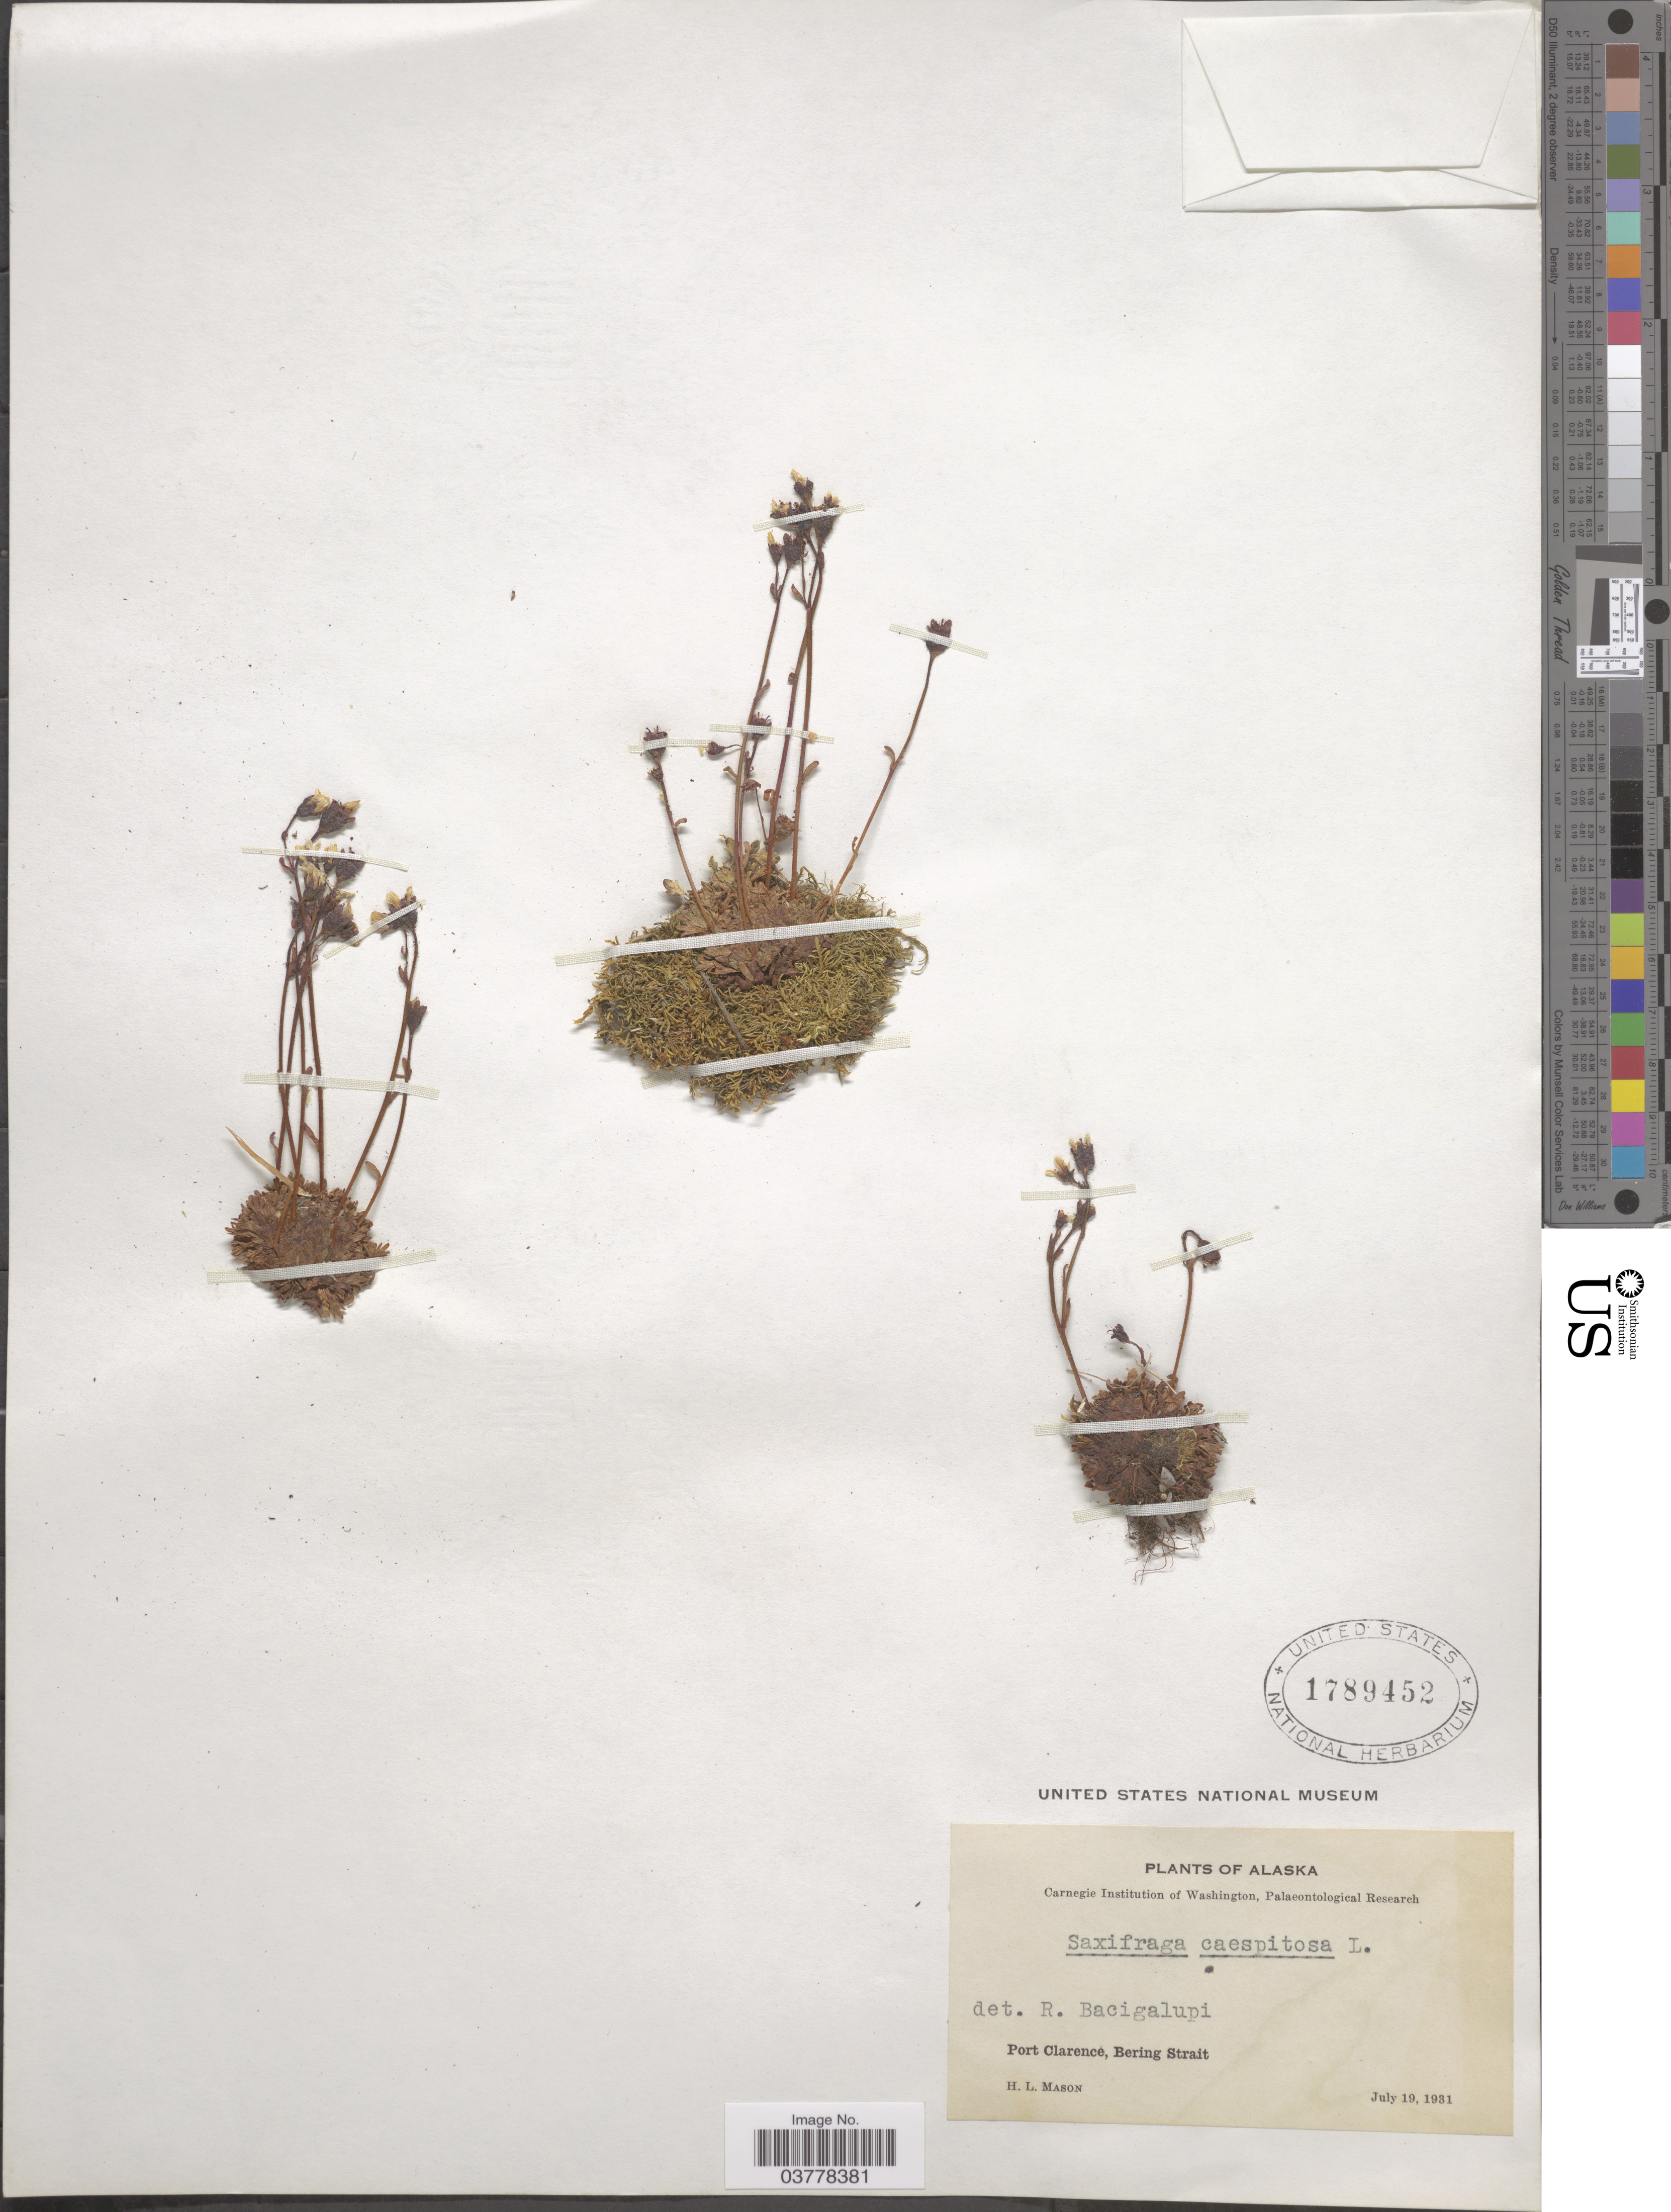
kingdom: Plantae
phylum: Tracheophyta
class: Magnoliopsida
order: Saxifragales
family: Saxifragaceae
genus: Saxifraga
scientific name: Saxifraga caespitosa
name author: L.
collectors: H. L. Mason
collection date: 1931-07-19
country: United States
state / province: Alaska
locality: Port Clarence, Bering Strait.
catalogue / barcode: US 1789452